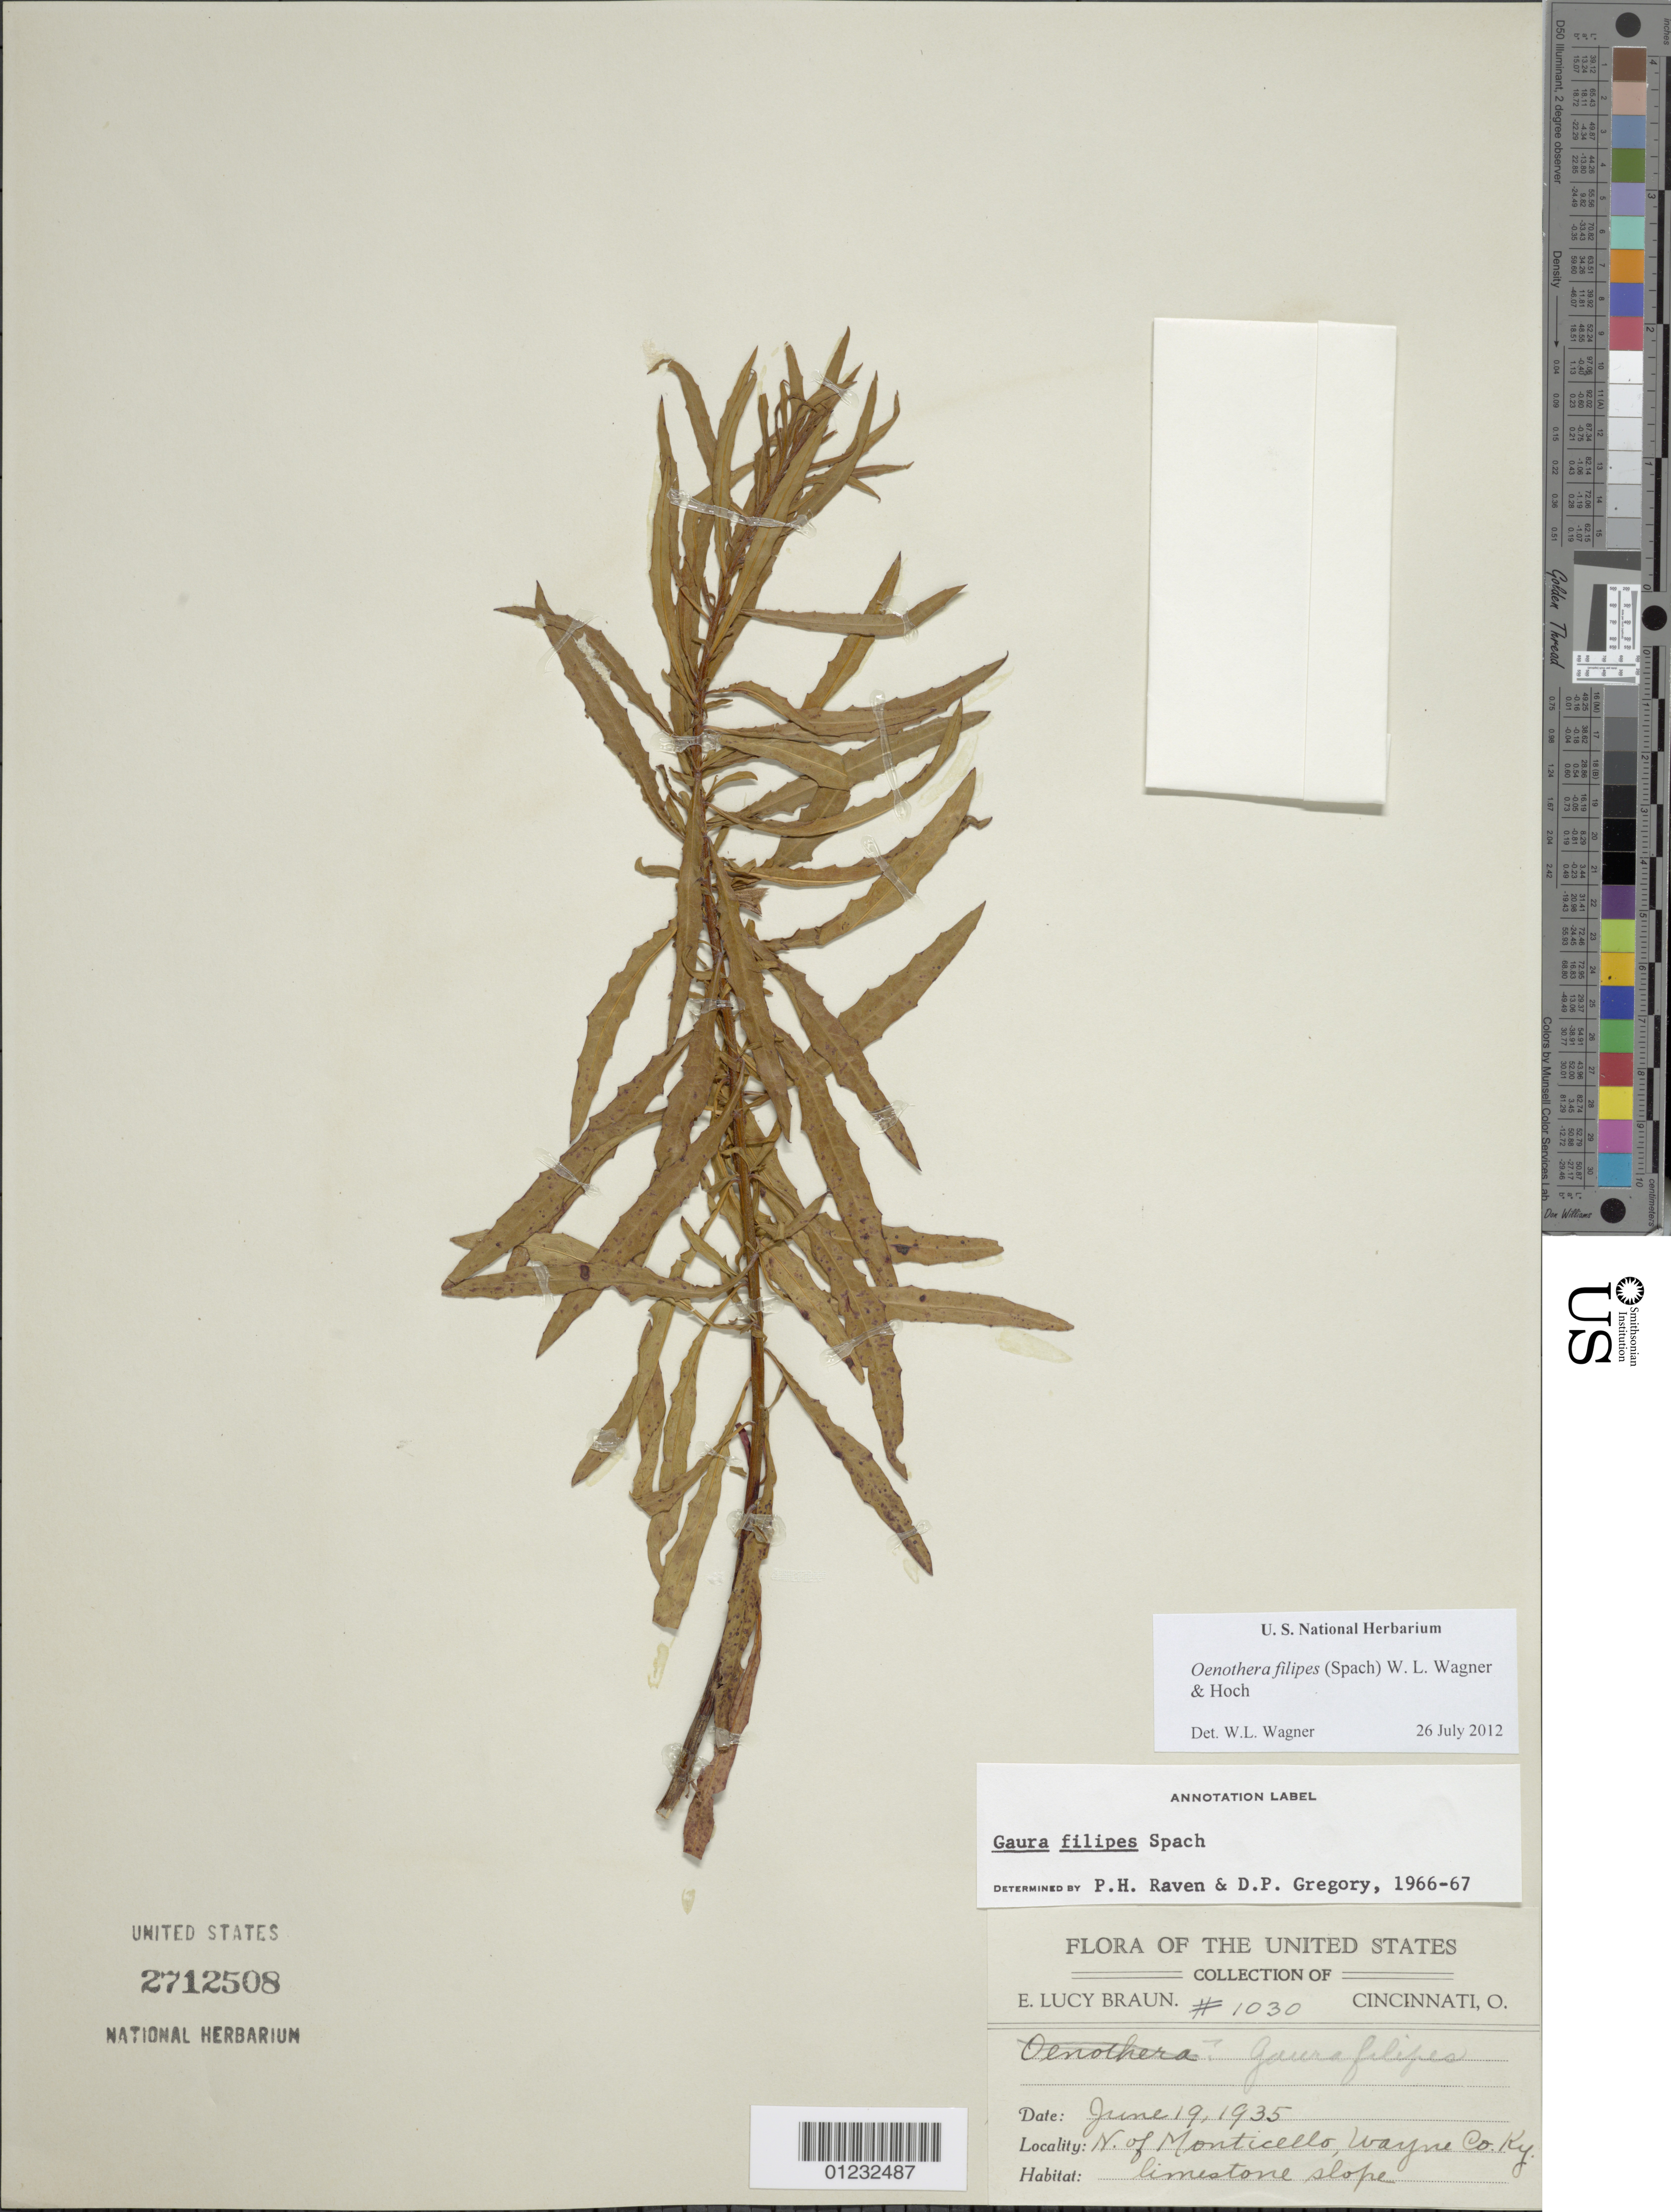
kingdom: Plantae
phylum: Tracheophyta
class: Magnoliopsida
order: Myrtales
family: Onagraceae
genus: Oenothera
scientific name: Oenothera filipes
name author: (Spach) W.L. Wagner & Hoch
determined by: Wagner, W. L., (BOT), Smithsonian Institution - National Museum of Natural History (UNITED STATES)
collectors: E. L. Braun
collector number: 1030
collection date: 1935-06-19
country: United States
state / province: Kentucky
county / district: Wayne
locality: N. of Monticello.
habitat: Limestone slope.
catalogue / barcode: US 2712508